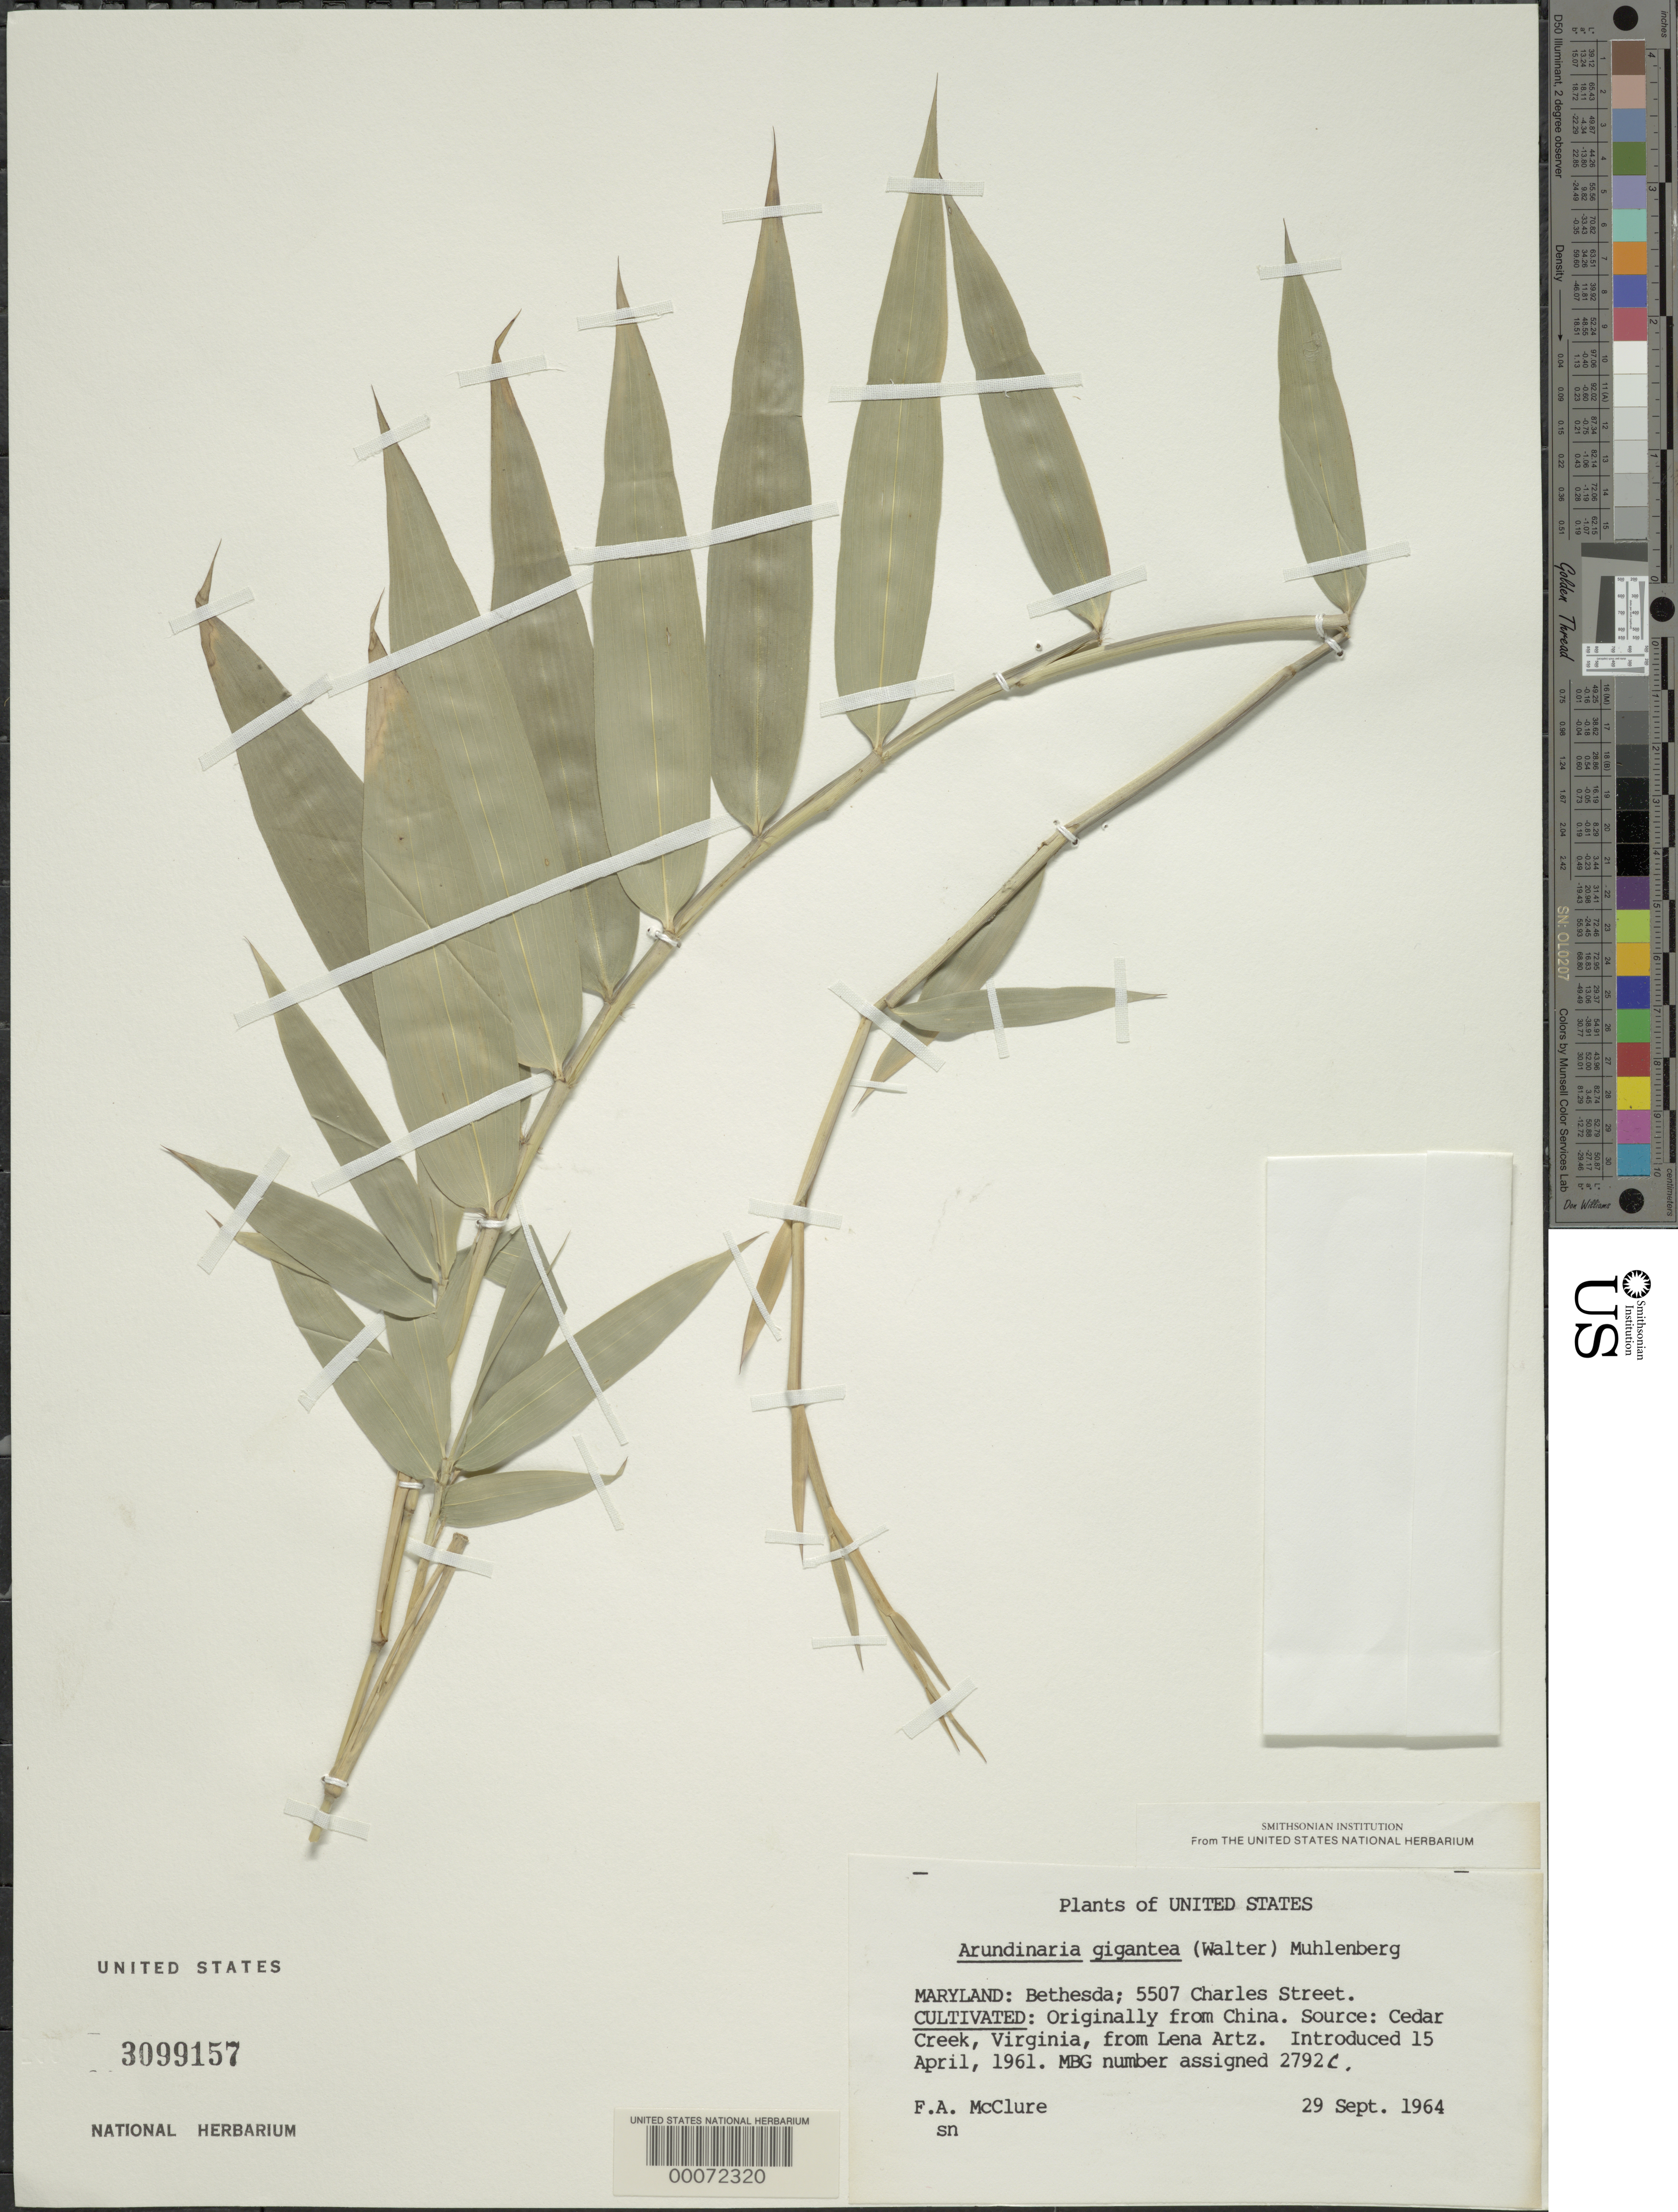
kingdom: Plantae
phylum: Tracheophyta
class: Liliopsida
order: Poales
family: Poaceae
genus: Arundinaria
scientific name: Arundinaria gigantea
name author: (Walter) Muhl.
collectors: F. A. McClure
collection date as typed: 29 Sep 1964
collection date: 1964-09-29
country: United States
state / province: Maryland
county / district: Montgomery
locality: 5507 Charles Street, Bethesda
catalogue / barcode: US 3099157